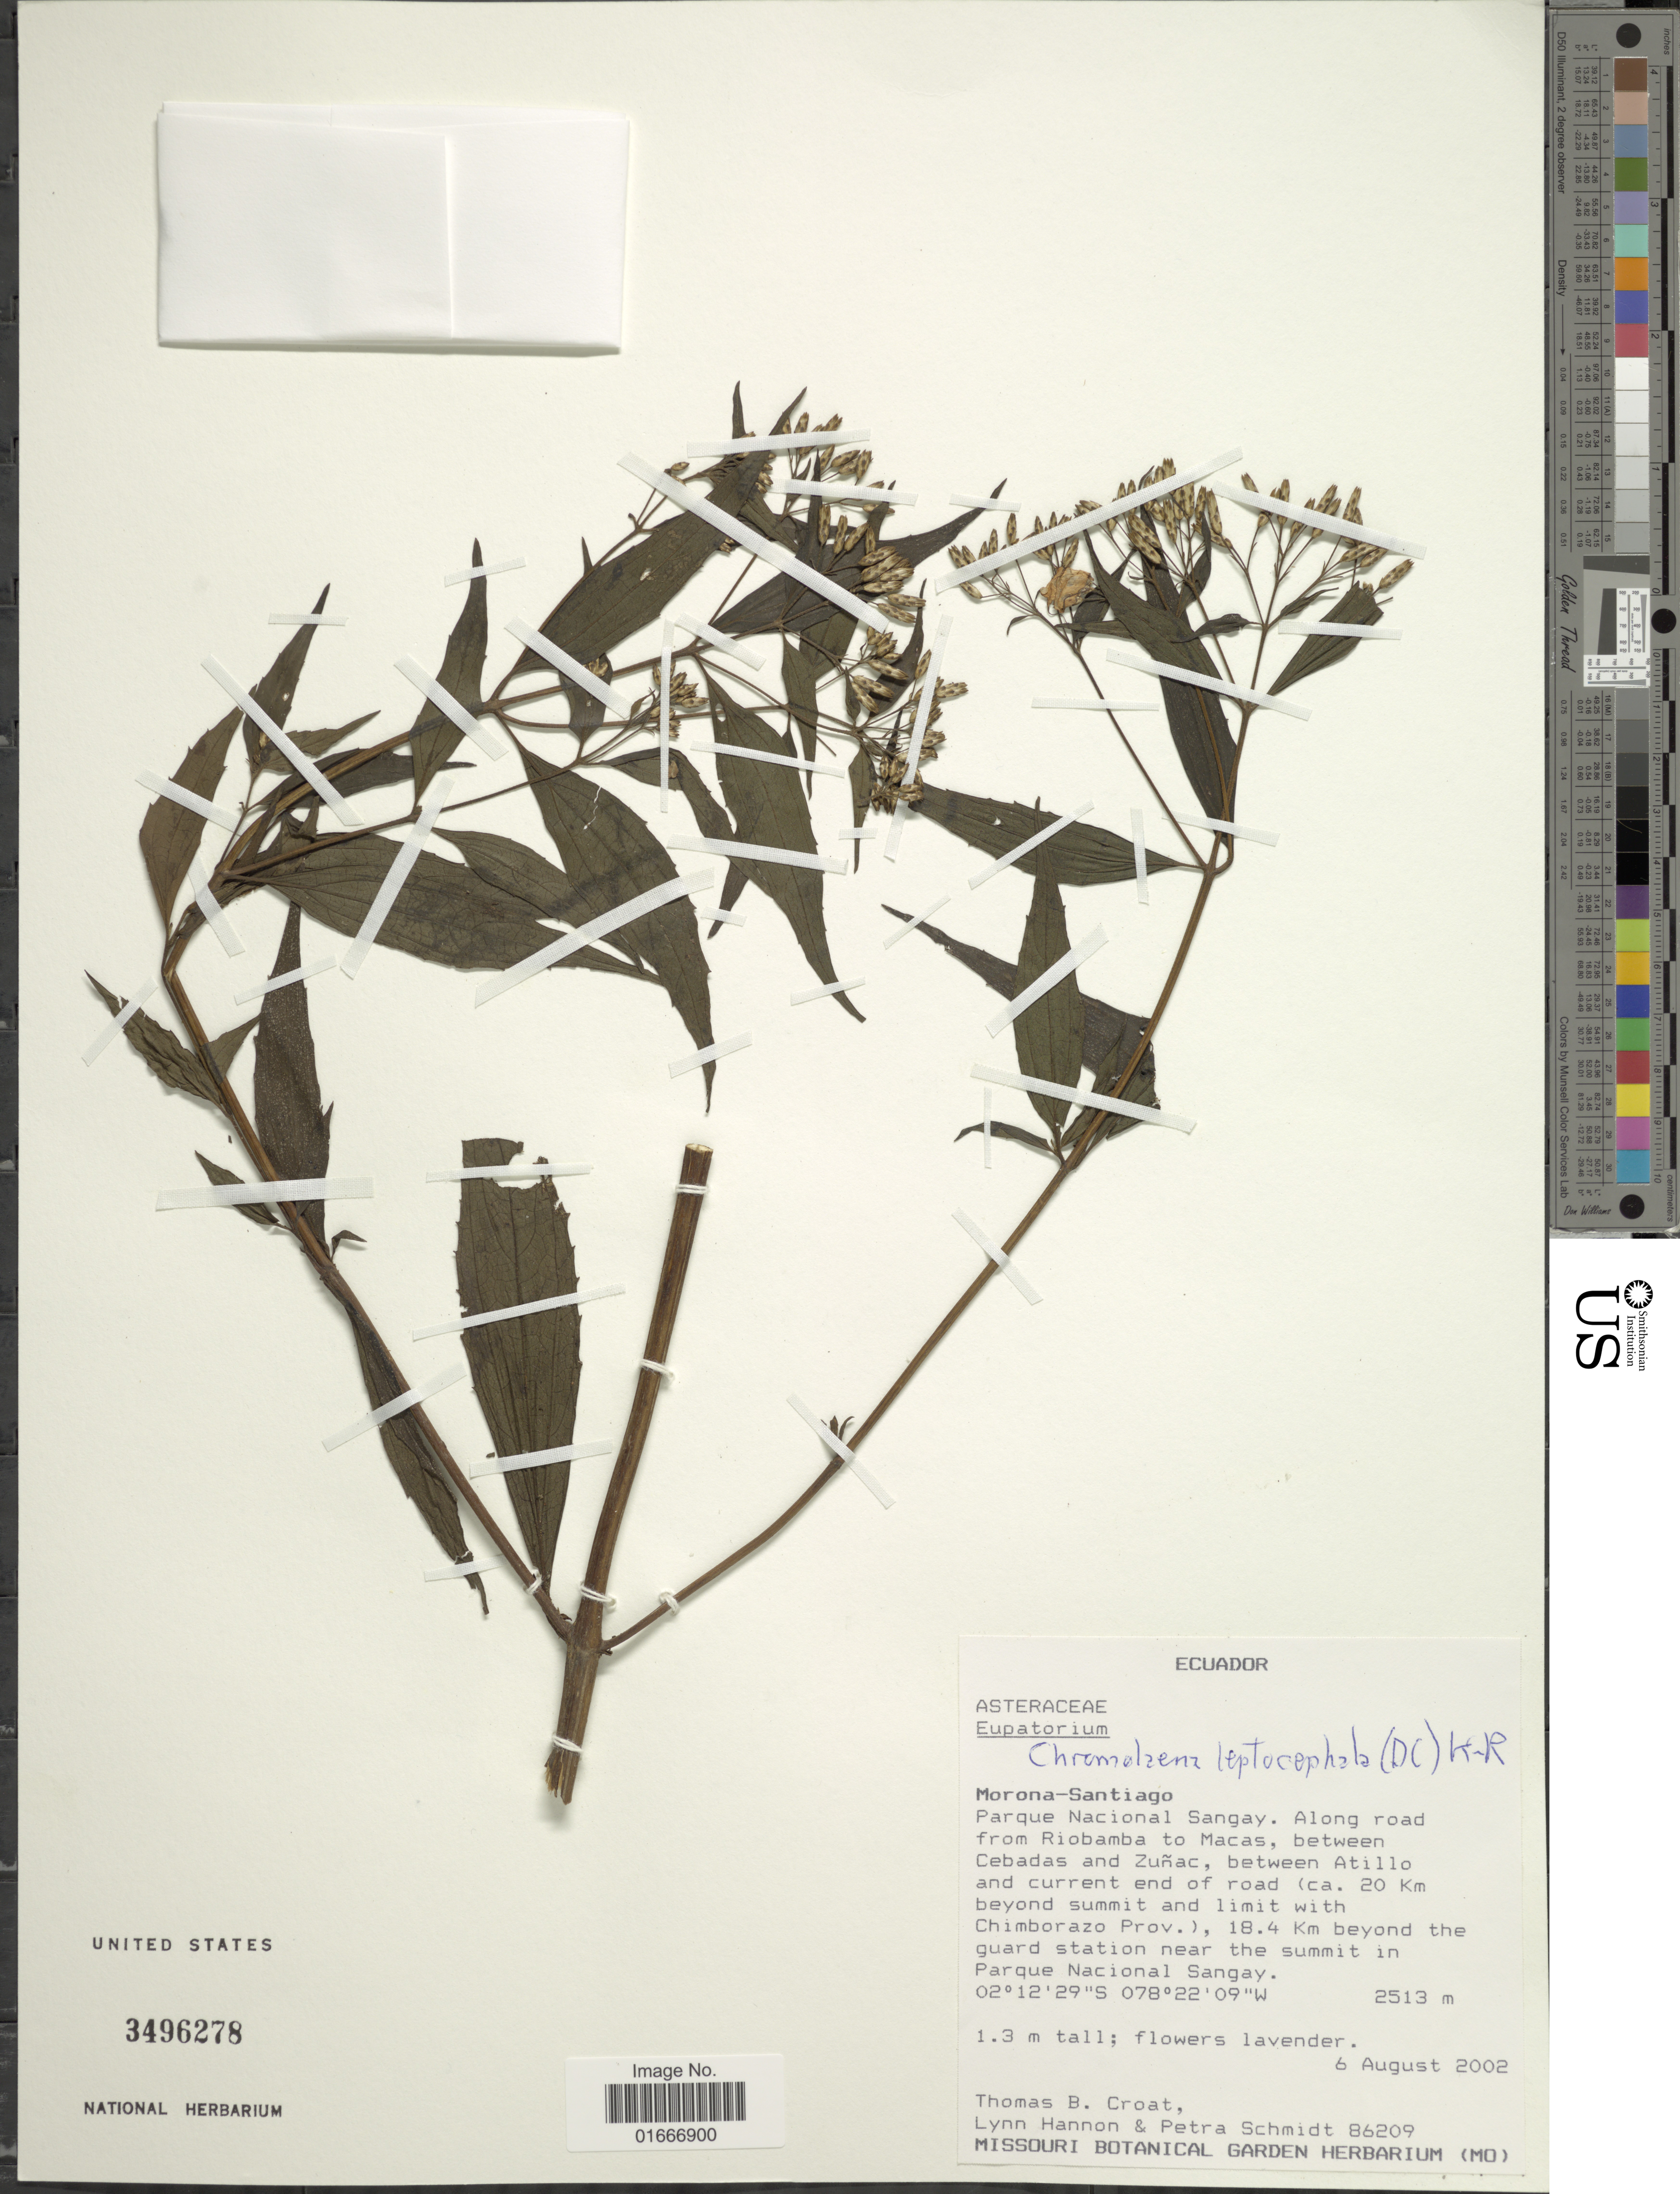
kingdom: Plantae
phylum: Tracheophyta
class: Magnoliopsida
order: Asterales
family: Asteraceae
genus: Chromolaena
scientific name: Chromolaena leptocephala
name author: (DC.) R.M. King & H. Rob.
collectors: T. B. Croat, L. Hannon & P. Schmidt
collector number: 86209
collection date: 2002-08-06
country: Ecuador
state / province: Morona-Santiago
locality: Ecuador. Morona-Santiago. parque Nacional Sangay. Along road from Riobamba to Macas, between Cebadas and Zunac, between Atillo and current end of road (ca. 20 Km beyond summit and limit in Parque Nacional Sangay)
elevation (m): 2513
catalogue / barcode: US 3496278